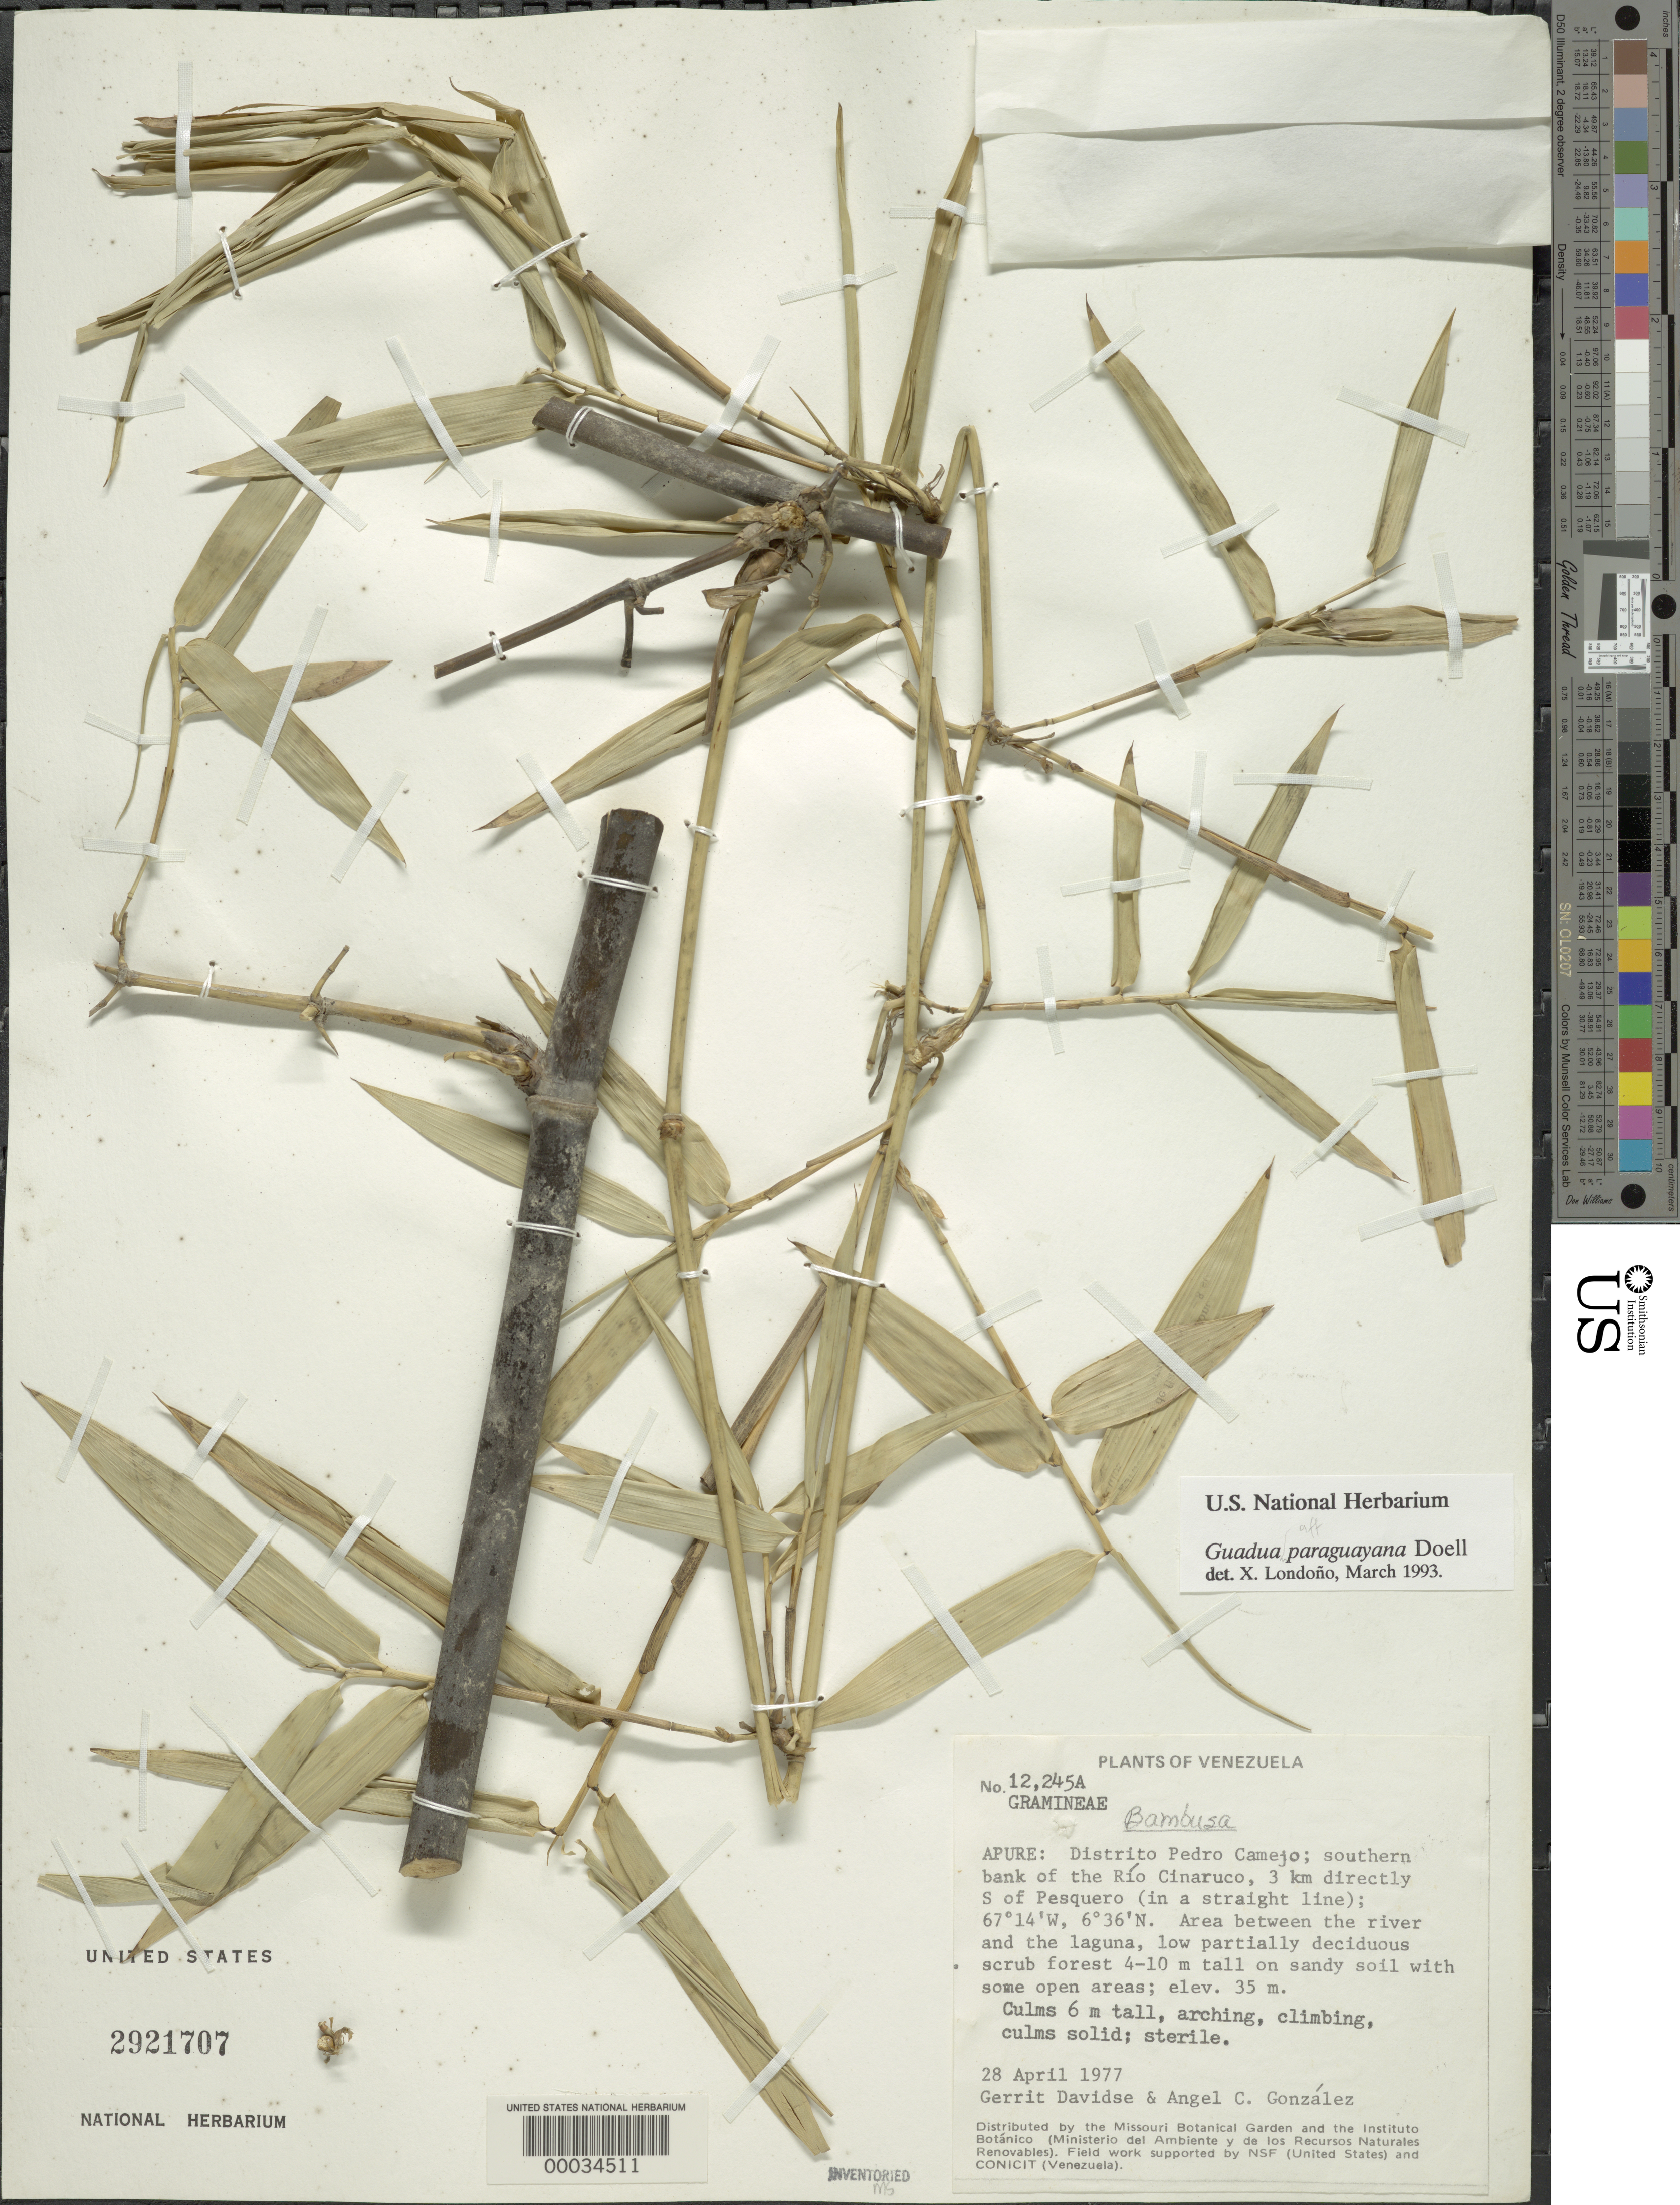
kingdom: Plantae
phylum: Tracheophyta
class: Liliopsida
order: Poales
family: Poaceae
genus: Guadua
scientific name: Guadua paraguayana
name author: Döll in Mart.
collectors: G. Davidse & A. C. González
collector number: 12245 A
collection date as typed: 28 Apr 1977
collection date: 1977-04-28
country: Venezuela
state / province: Apure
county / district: Pedro Camejo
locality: Southern bank of the rio cinaruco, 3 km directly s of pesquero (in a stright line)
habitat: Area between the river and the laguna, low part. deciduous scrub forest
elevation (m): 35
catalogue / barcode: US 2921707